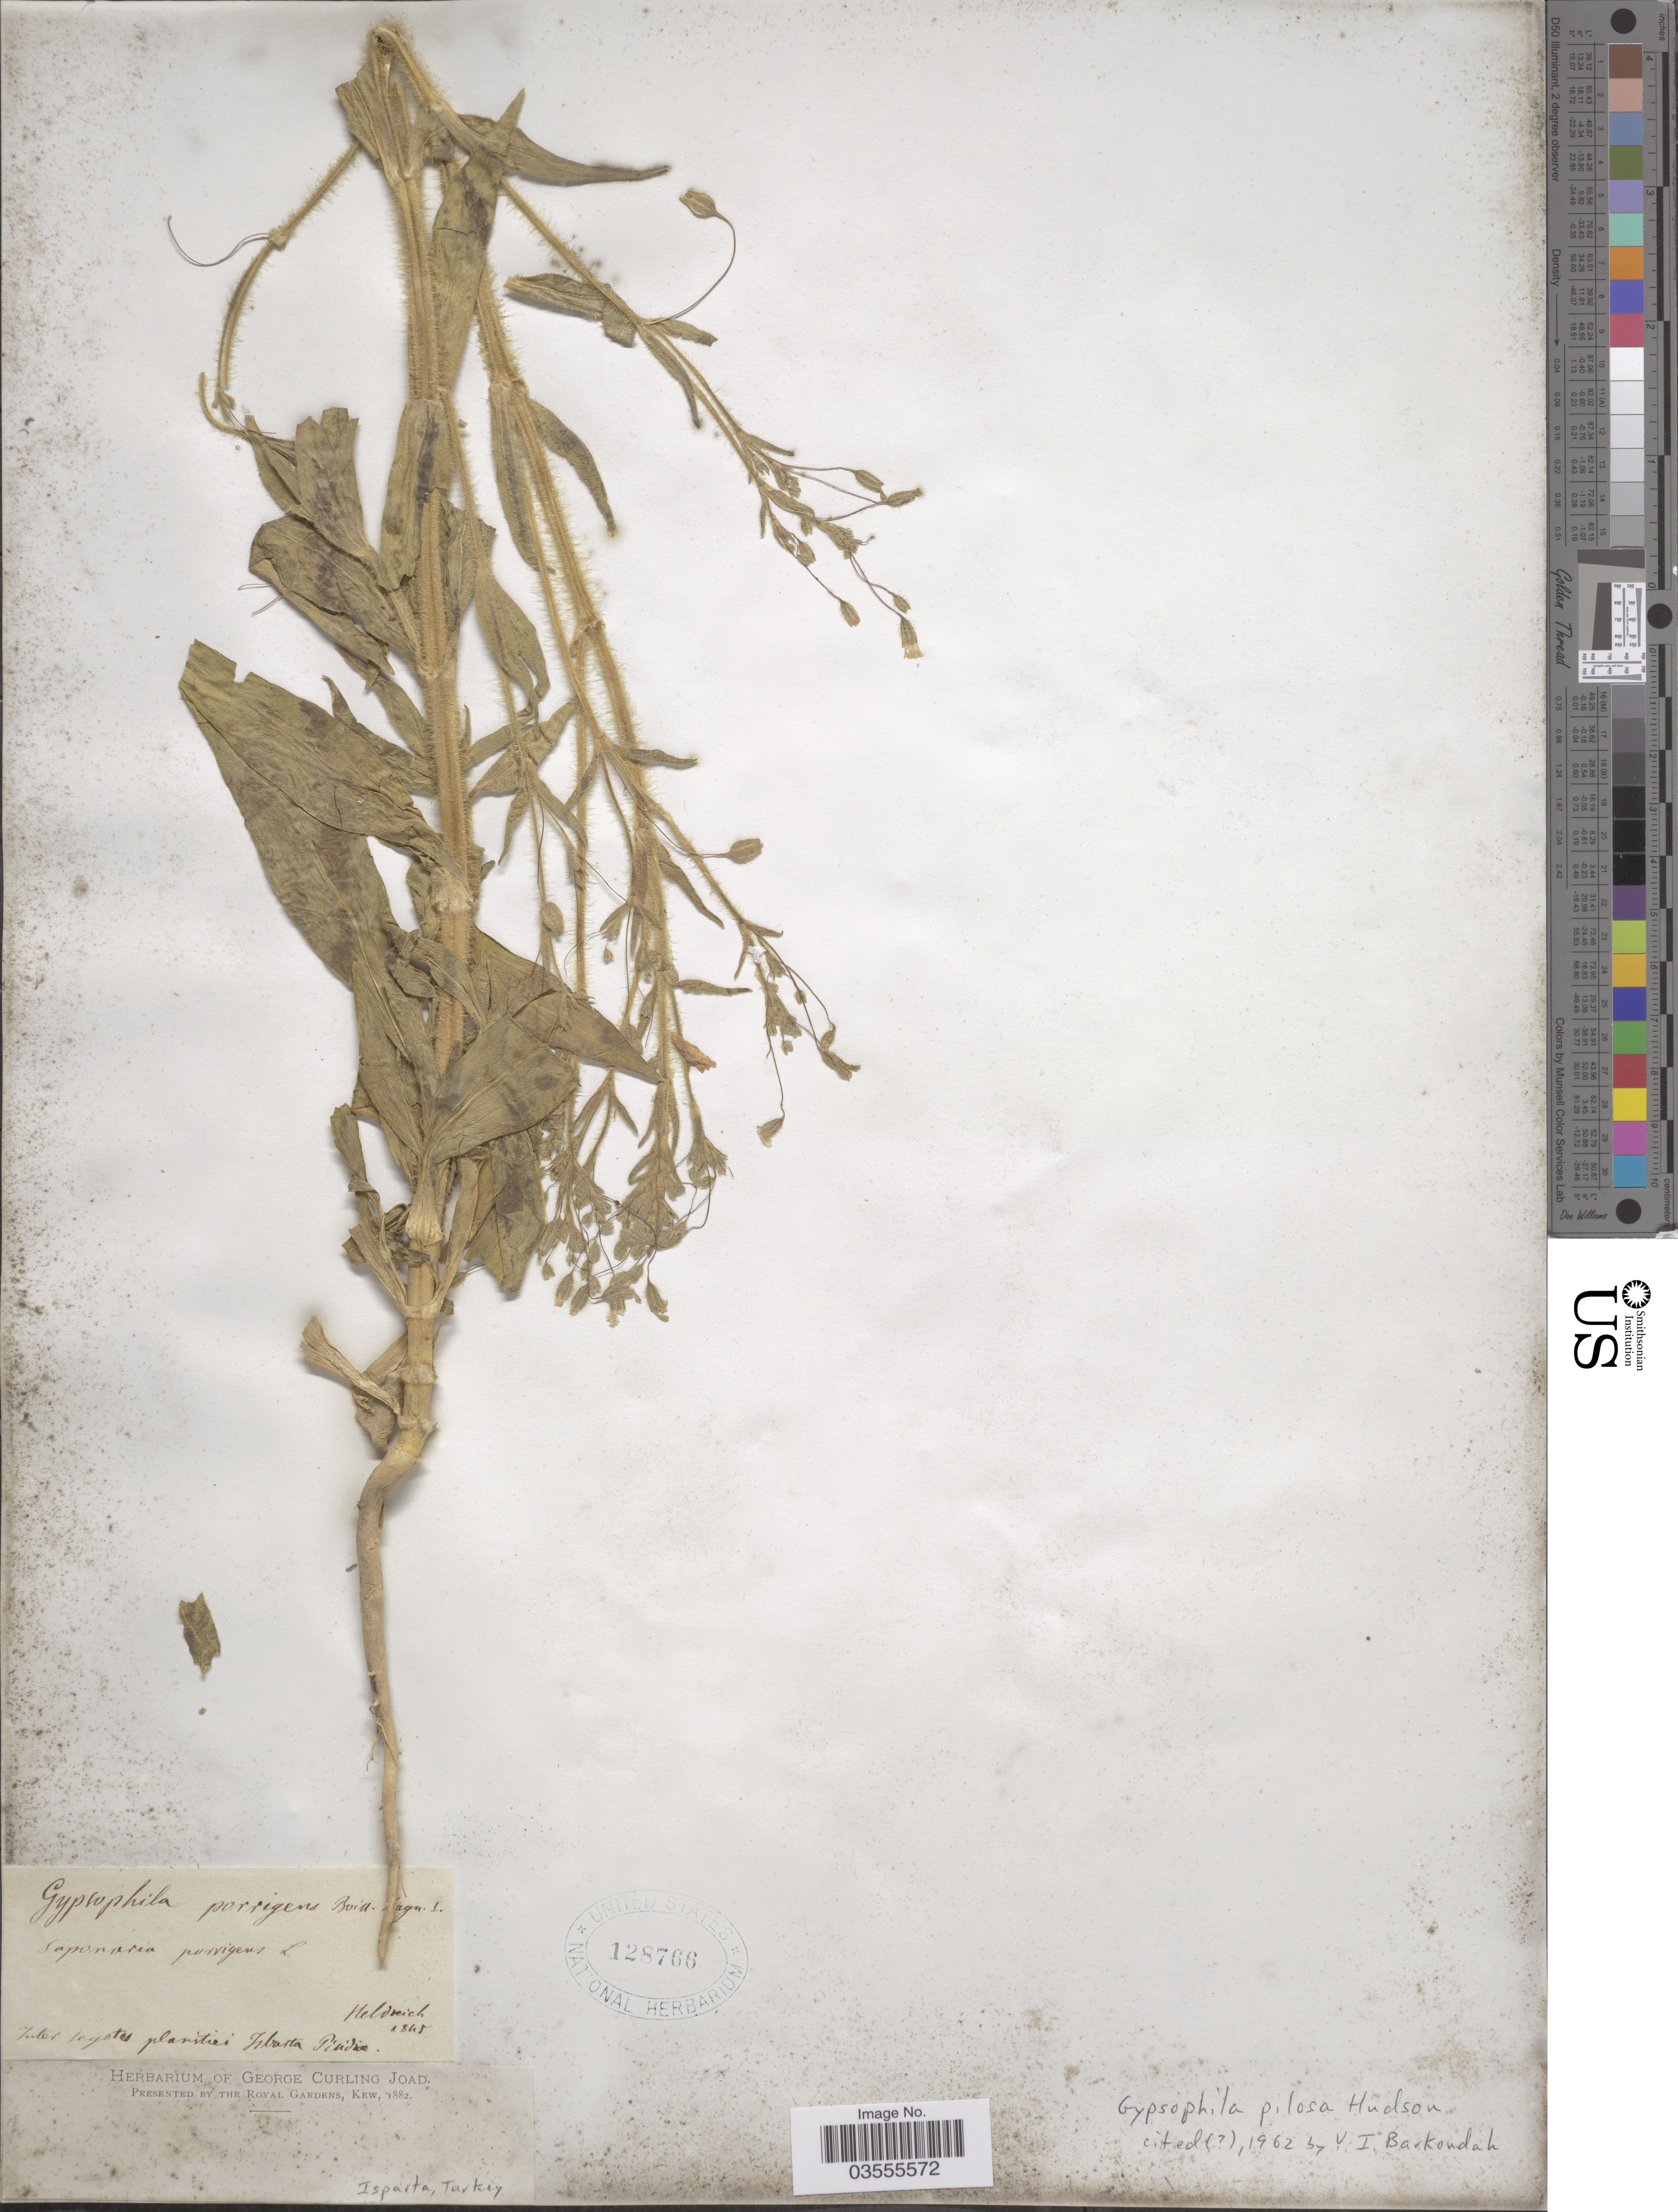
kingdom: Plantae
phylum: Tracheophyta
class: Magnoliopsida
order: Caryophyllales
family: Caryophyllaceae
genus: Gypsophila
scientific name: Gypsophila pilosa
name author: Huds.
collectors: Heldreich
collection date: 1845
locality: Inter segetes planitiei Isbarta Pindriae. [interpreted]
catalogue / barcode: US 128766